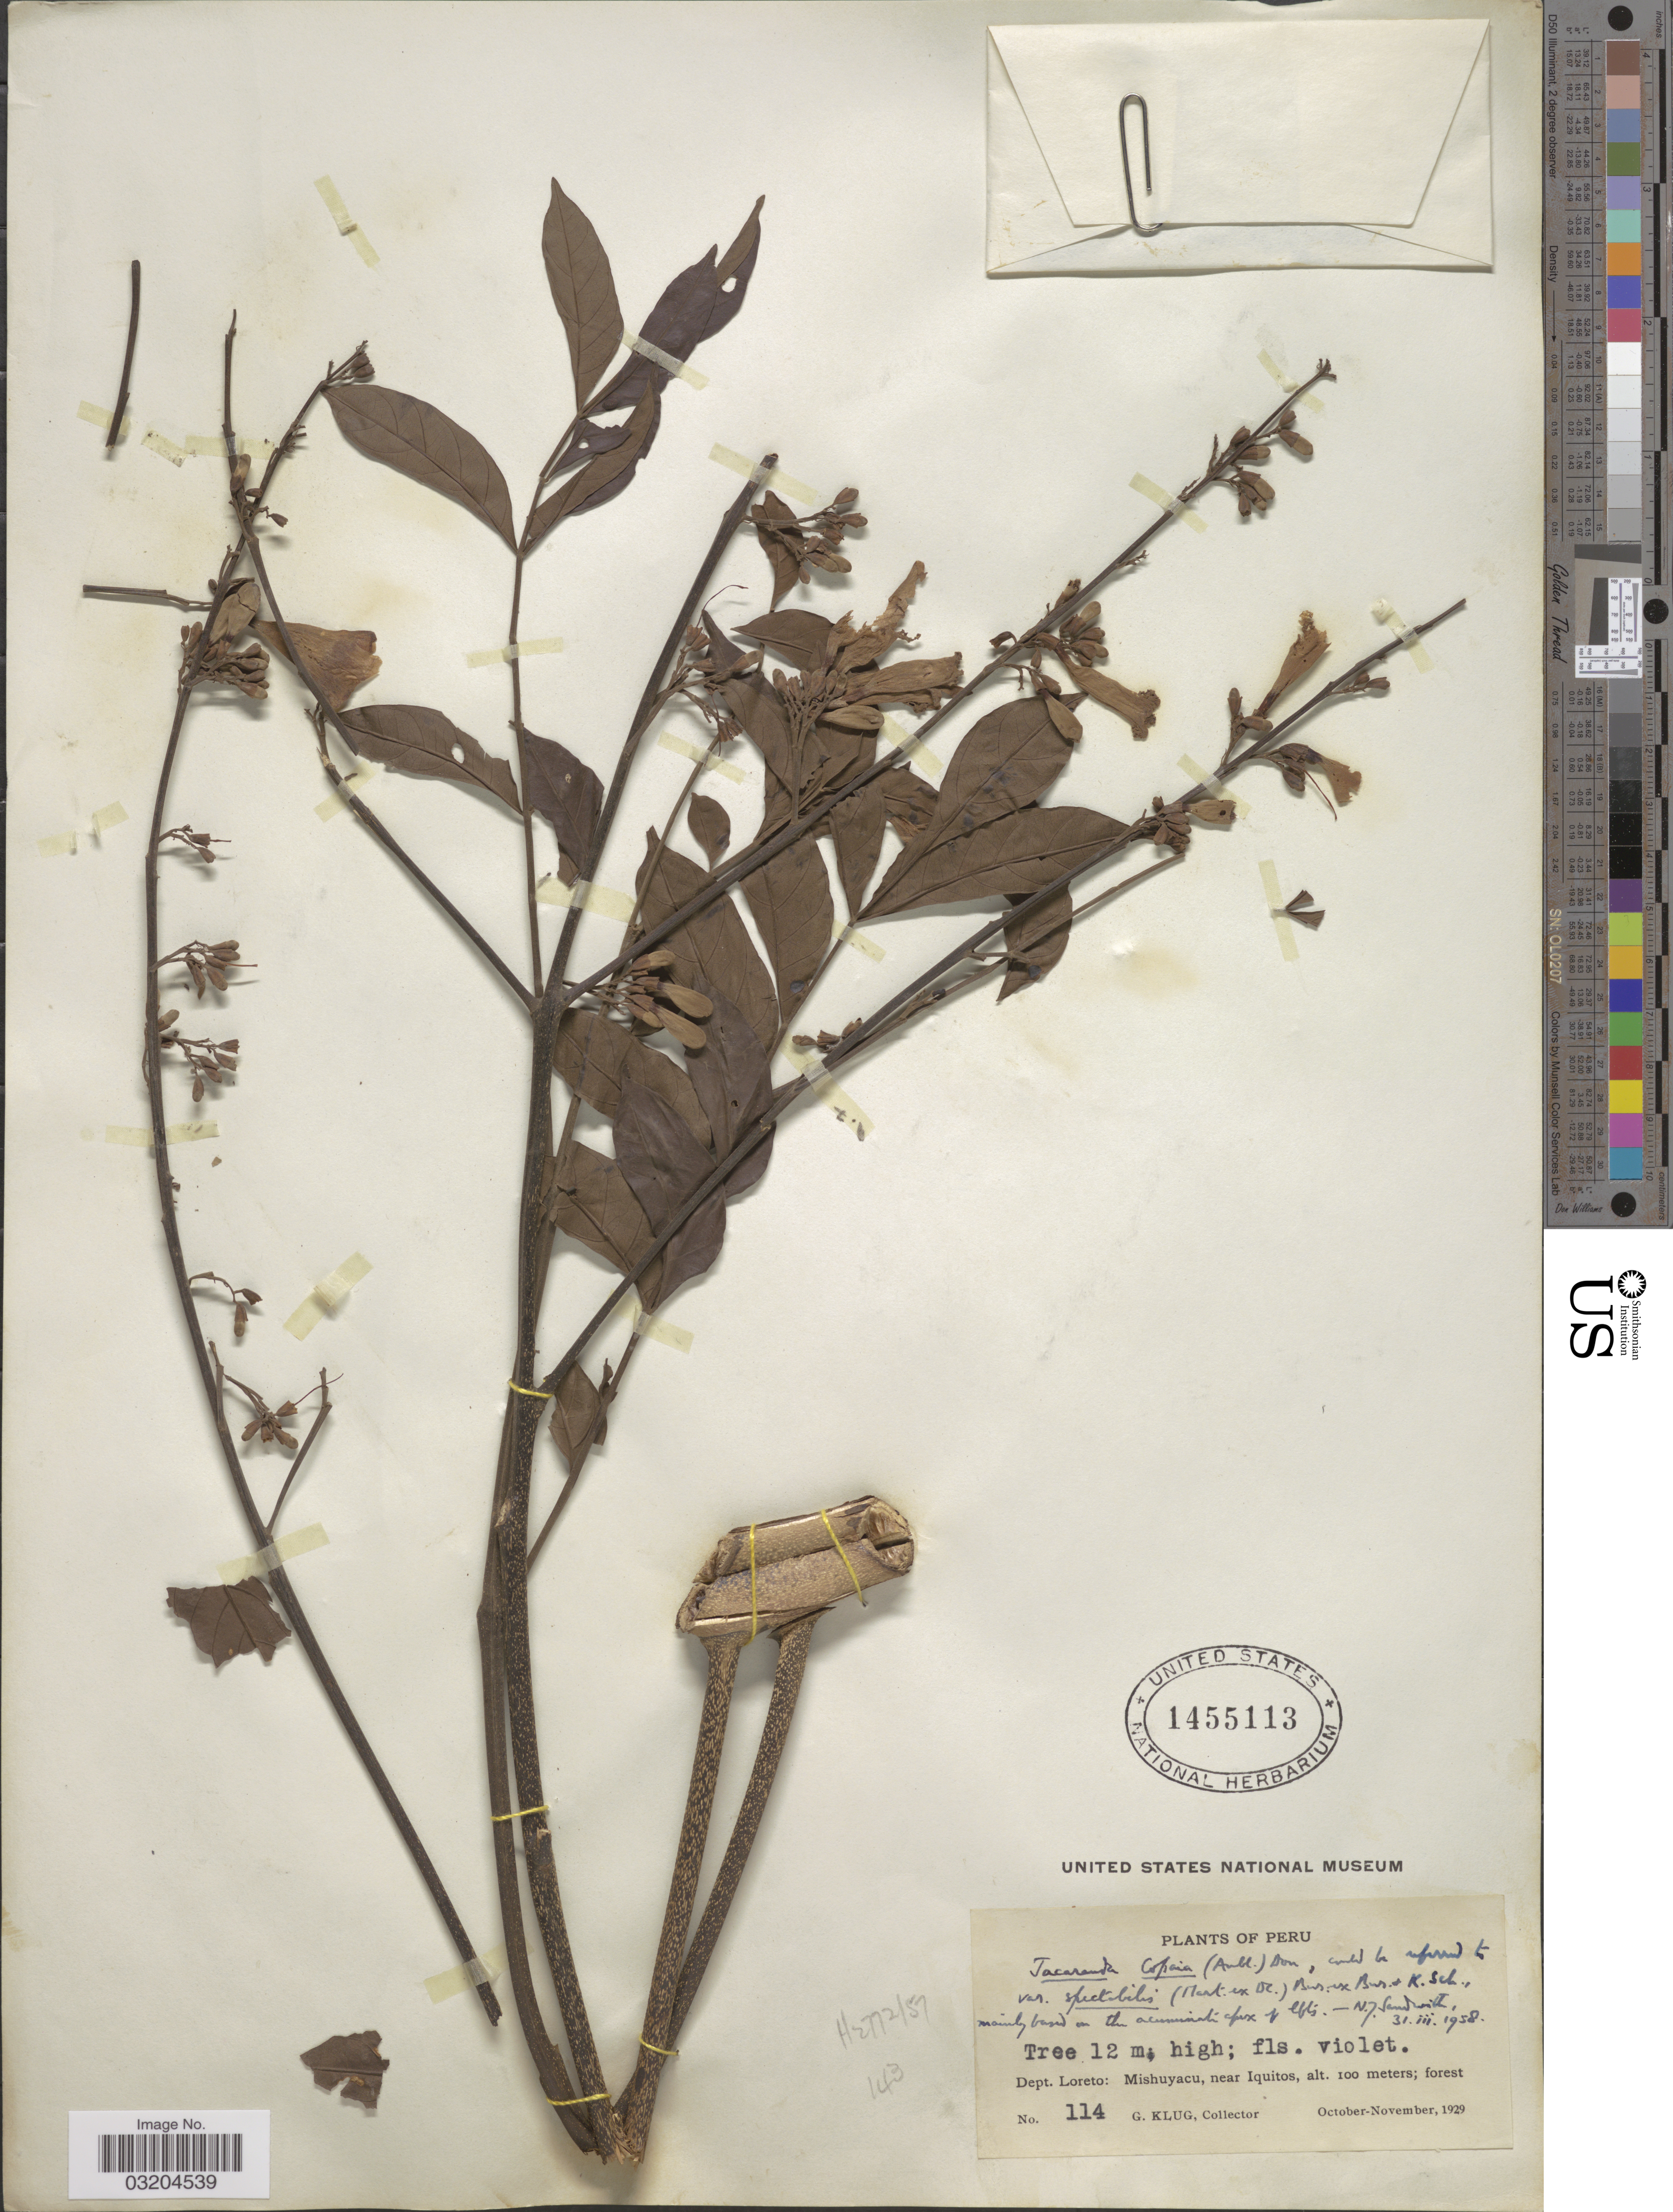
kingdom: Plantae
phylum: Tracheophyta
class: Magnoliopsida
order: Lamiales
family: Bignoniaceae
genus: Jacaranda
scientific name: Jacaranda copaia subsp. spectabilis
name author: (Mart. ex DC.) A.H. Gentry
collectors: G. Klug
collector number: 114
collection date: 1929-10/1929-11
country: Peru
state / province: Loreto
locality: Dept. Loreto: Mishuyacu, near Iquitos.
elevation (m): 100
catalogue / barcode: US 1455113